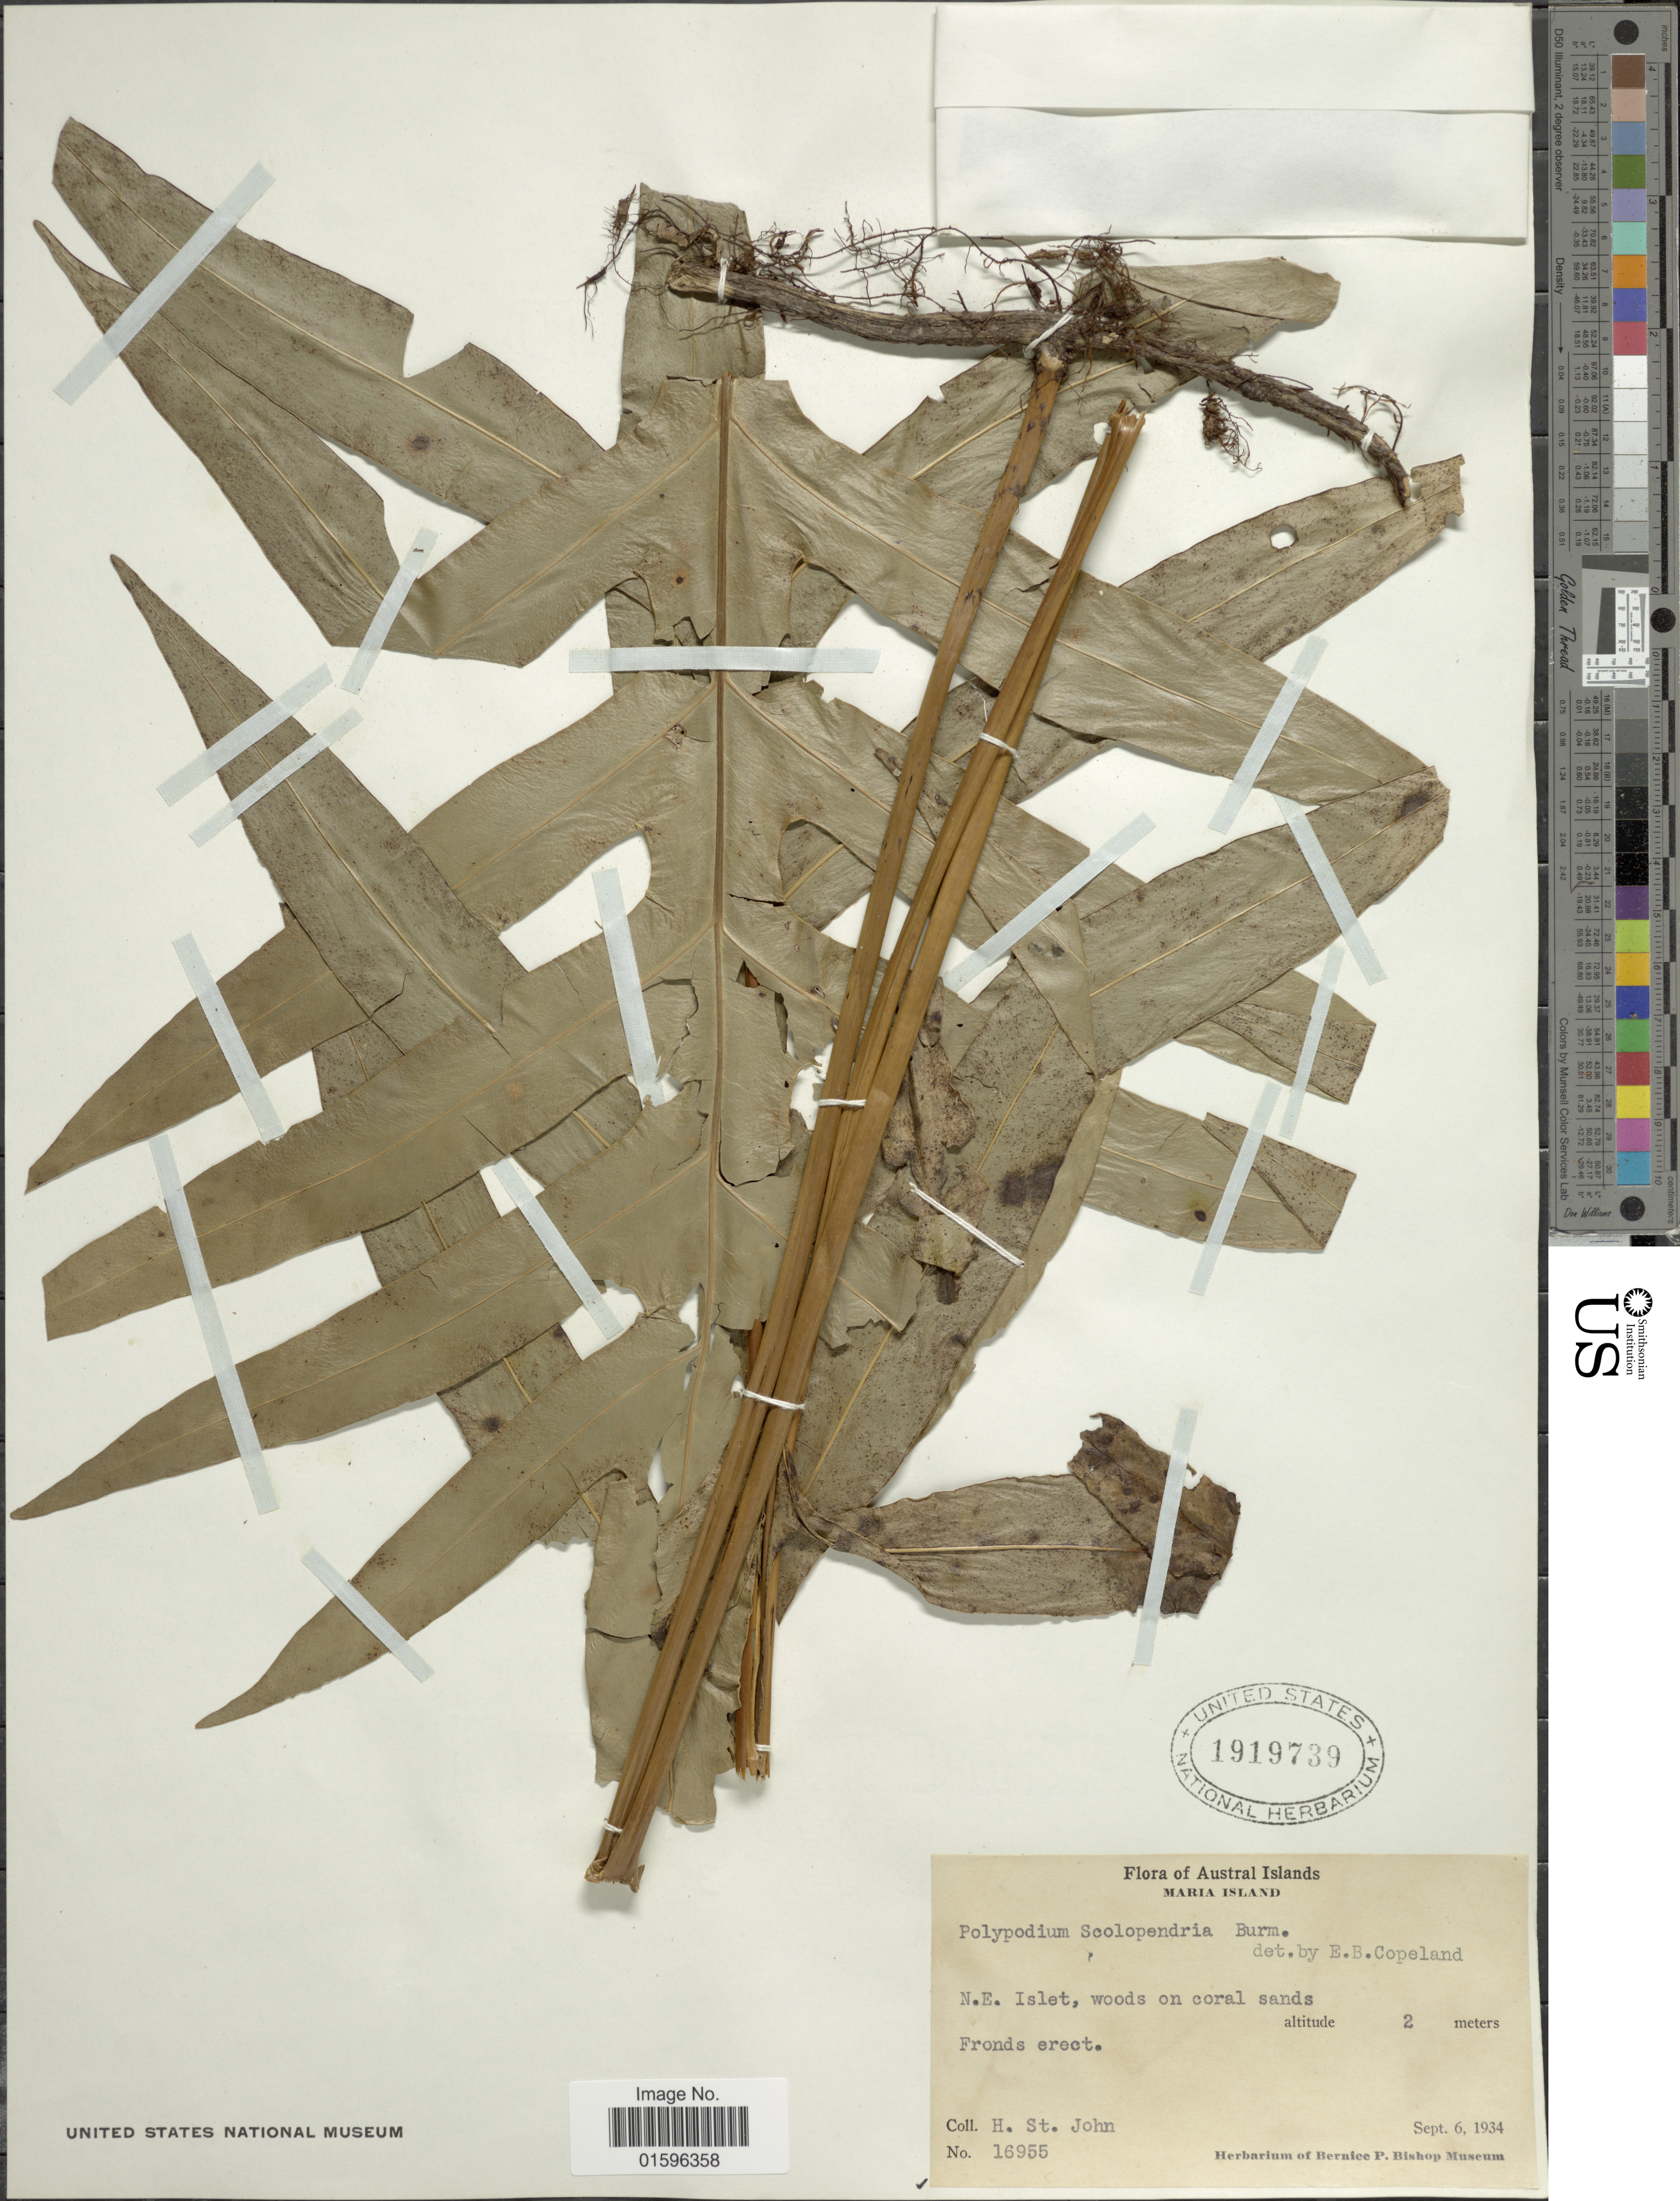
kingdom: Plantae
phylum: Tracheophyta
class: Polypodiopsida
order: Polypodiales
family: Polypodiaceae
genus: Polypodium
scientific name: Polypodium scolopendria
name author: Burm. f.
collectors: H. St. John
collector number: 16955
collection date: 1934-09-06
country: French Polynesia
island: Maria Atoll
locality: Austral Islands, Maria Island, N.E. Islet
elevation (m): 2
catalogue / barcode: US 1919739